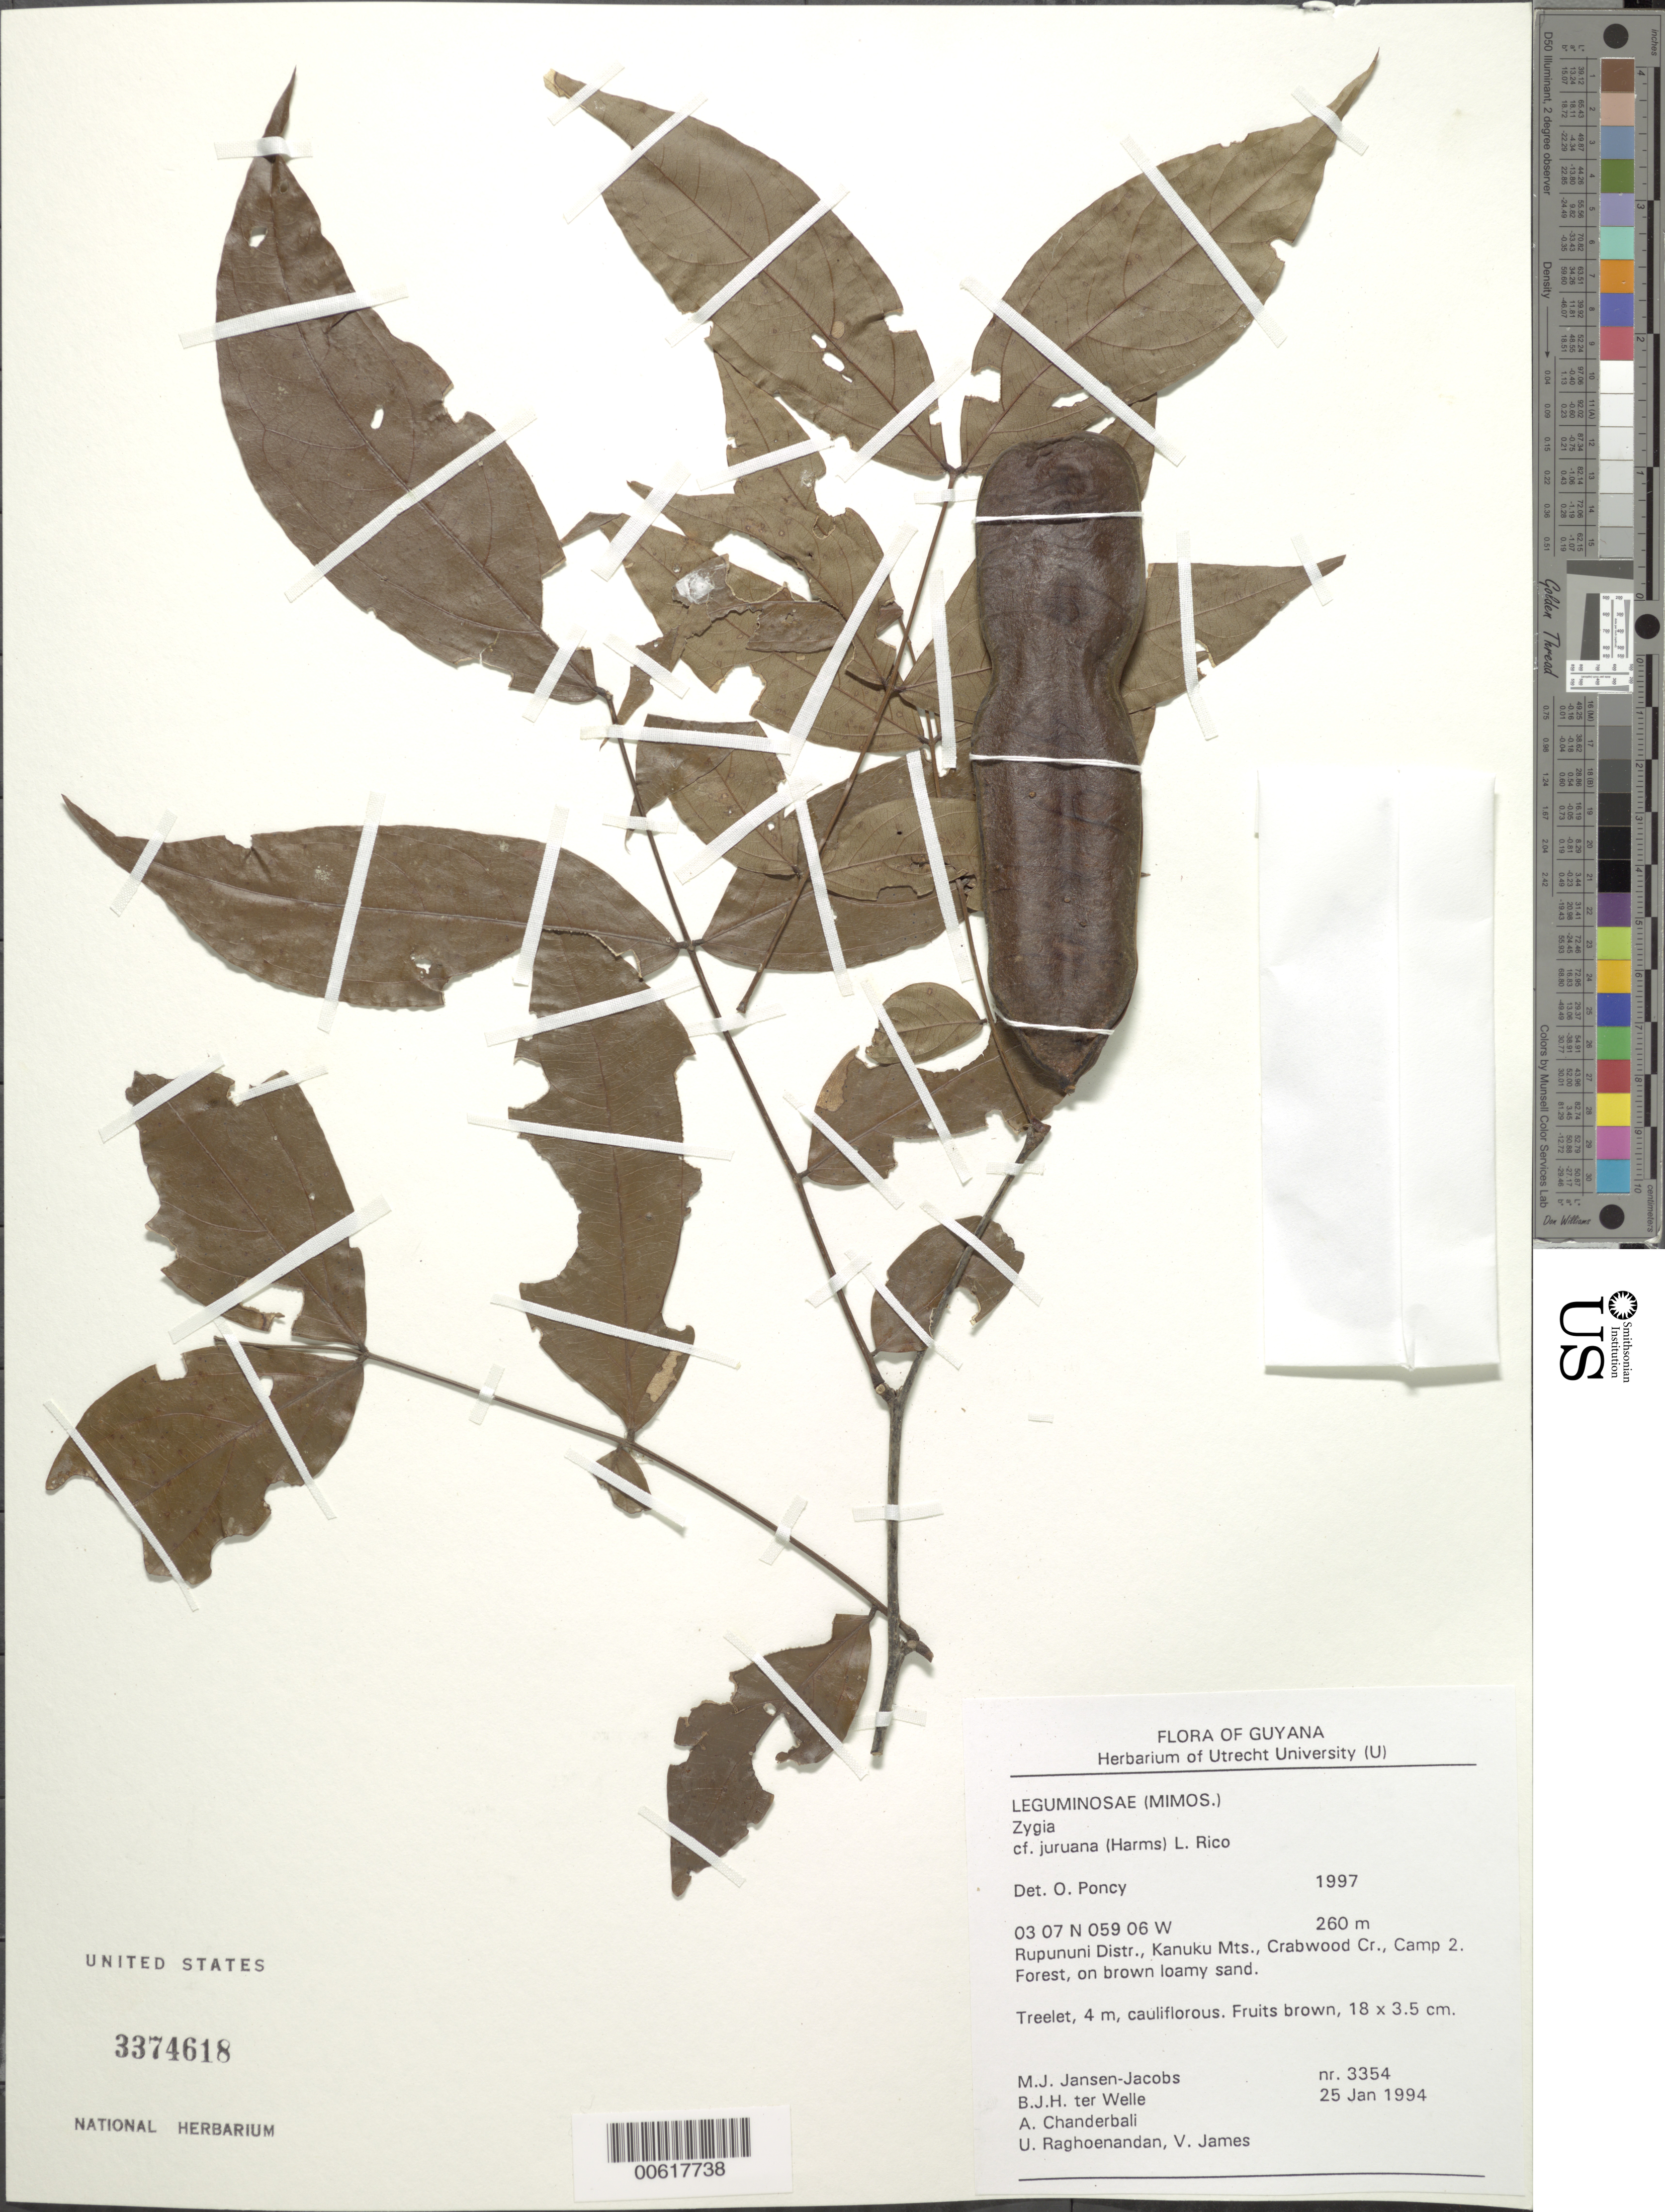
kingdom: Plantae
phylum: Tracheophyta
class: Magnoliopsida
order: Fabales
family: Fabaceae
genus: Zygia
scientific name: Zygia juruana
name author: (Harms) L. Rico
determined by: Poncy, O.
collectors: M. J. Jansen-Jacobs, B. Welle, A. S. Chanderbali, U. Raghoenandan & V. James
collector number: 3354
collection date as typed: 25-Jan-94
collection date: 1994-01-25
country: Guyana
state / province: U. Takutu-U. Essequibo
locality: Crabwood Cr., Camp 2, Kanuku Mts., Rupununi District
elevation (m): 260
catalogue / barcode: US 3374618